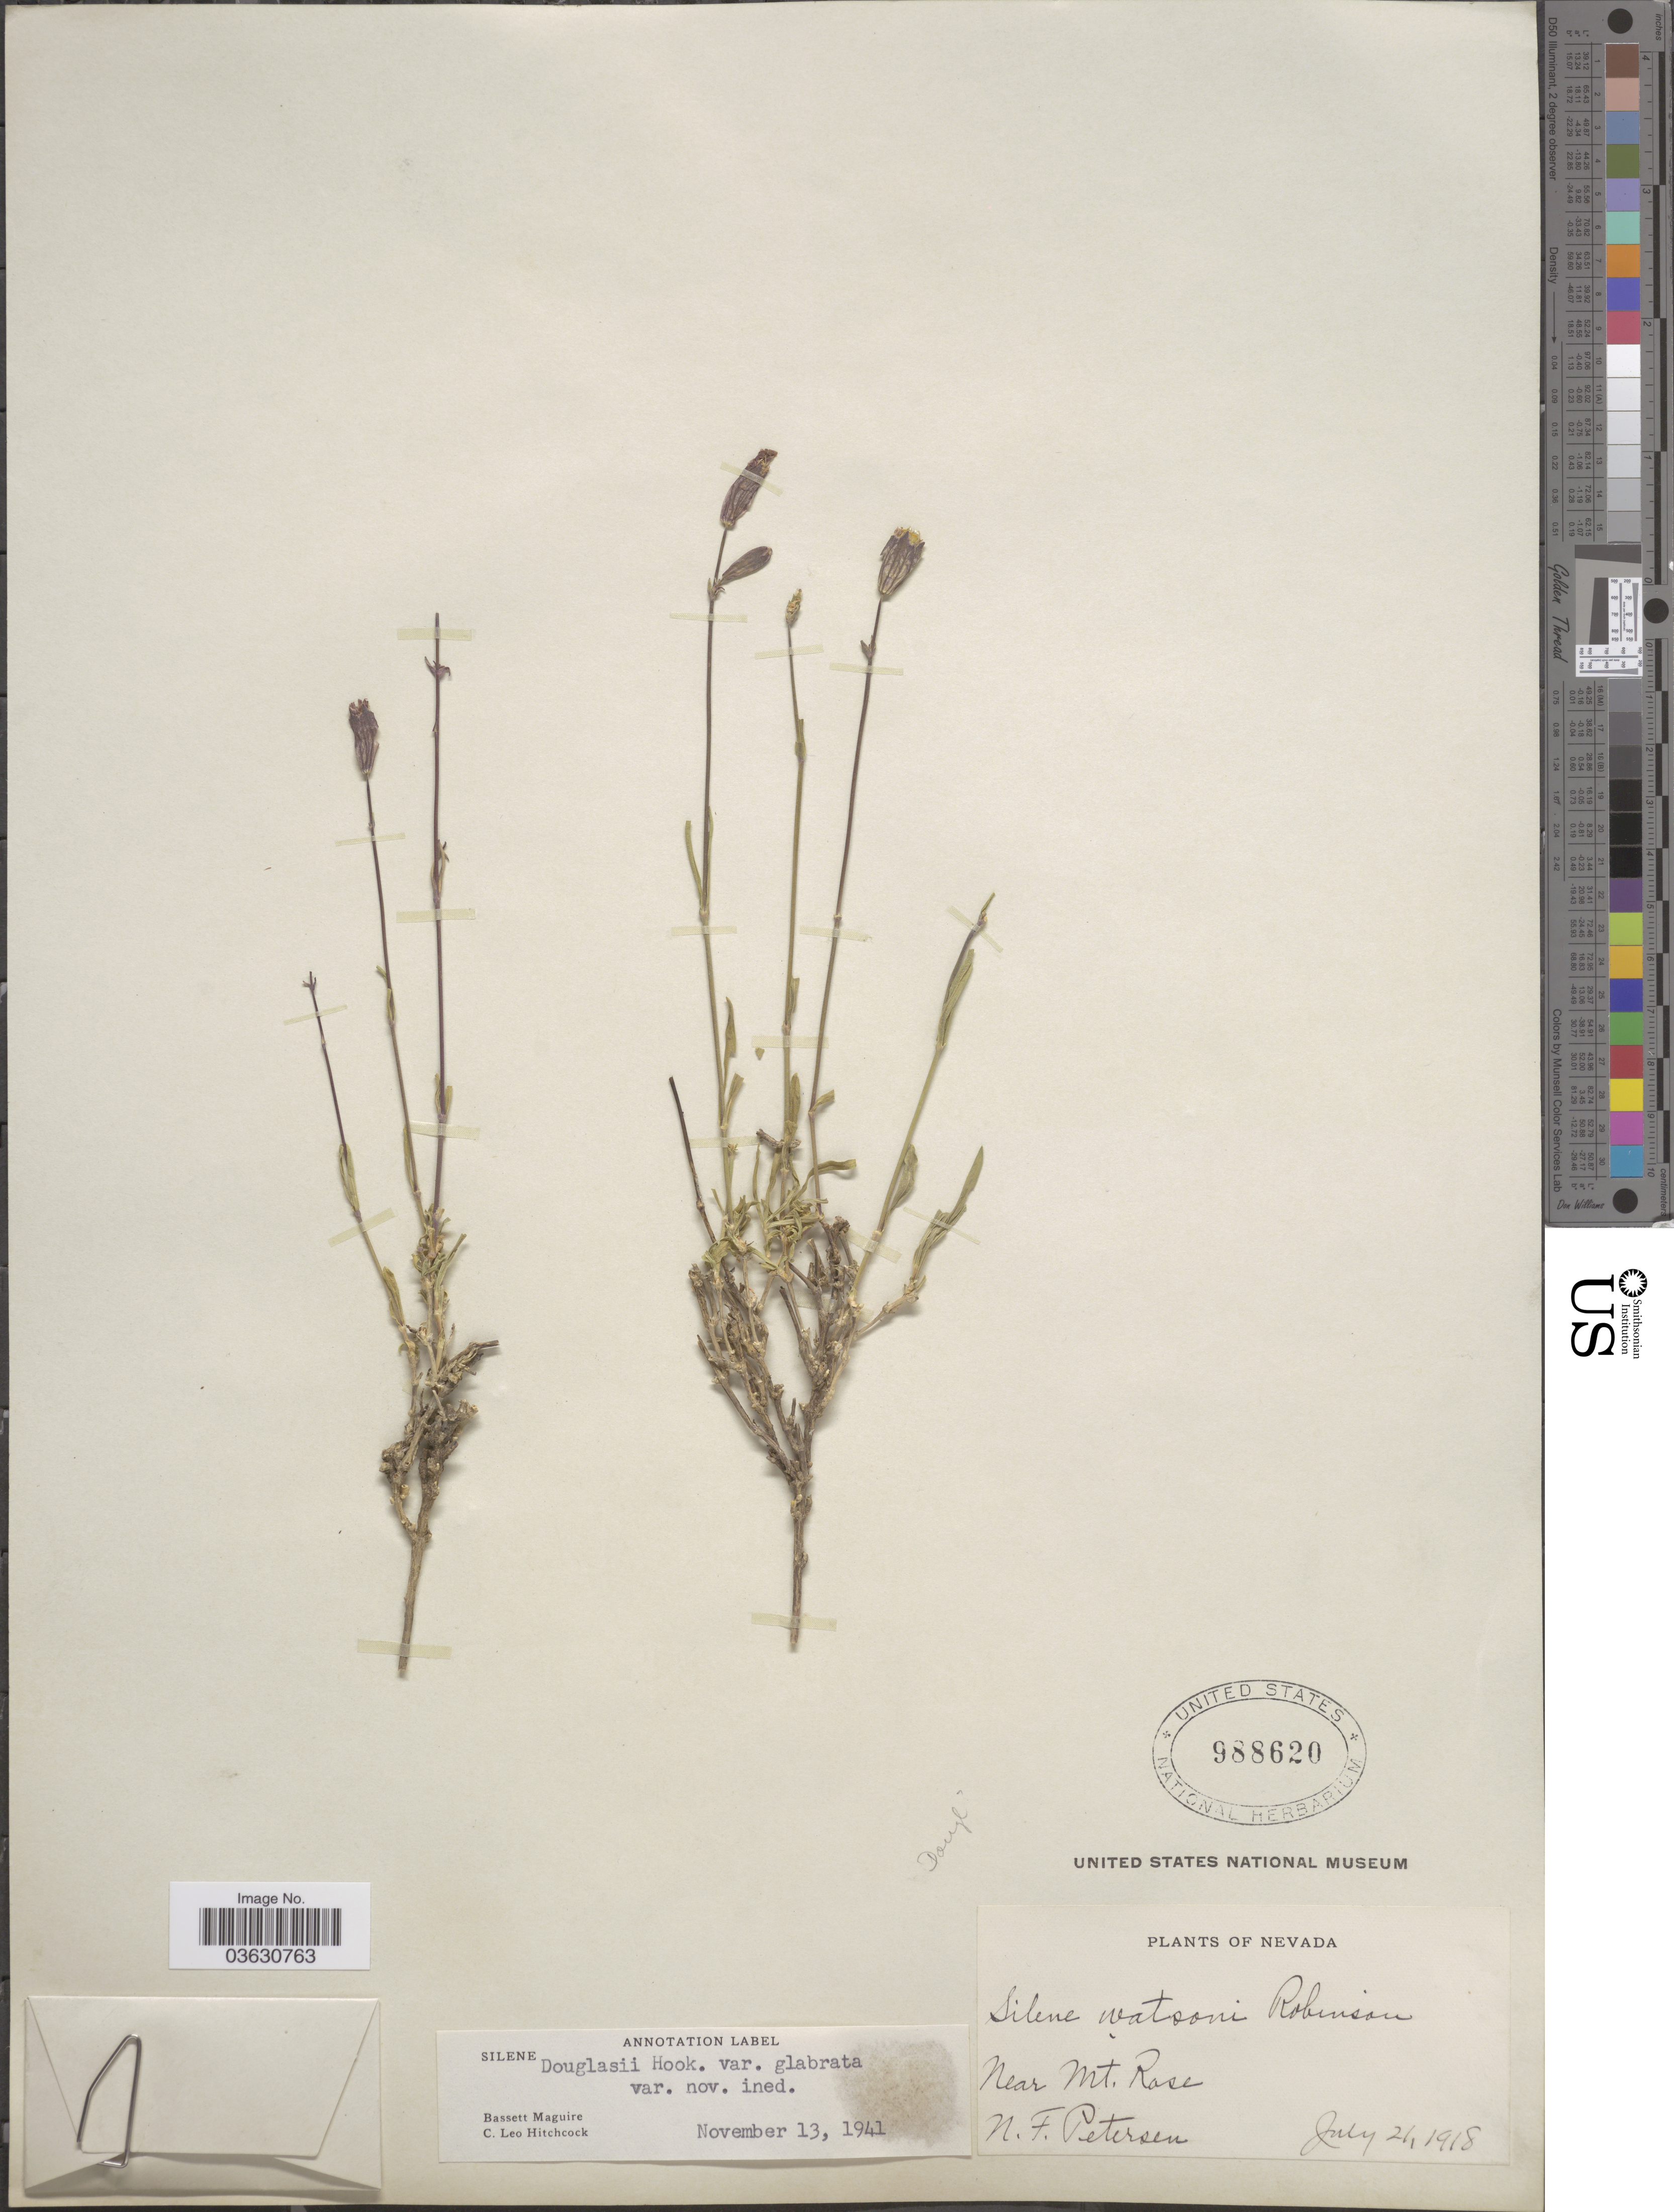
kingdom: Plantae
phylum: Tracheophyta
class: Magnoliopsida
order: Caryophyllales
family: Caryophyllaceae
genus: Silene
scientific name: Silene douglasii var. glabrata Maguire & C.L. Hitchc. var. nov. ined.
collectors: N. Petersen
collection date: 1918-07-21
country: United States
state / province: Nevada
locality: Near Mt. Rose.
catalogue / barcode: US 988620